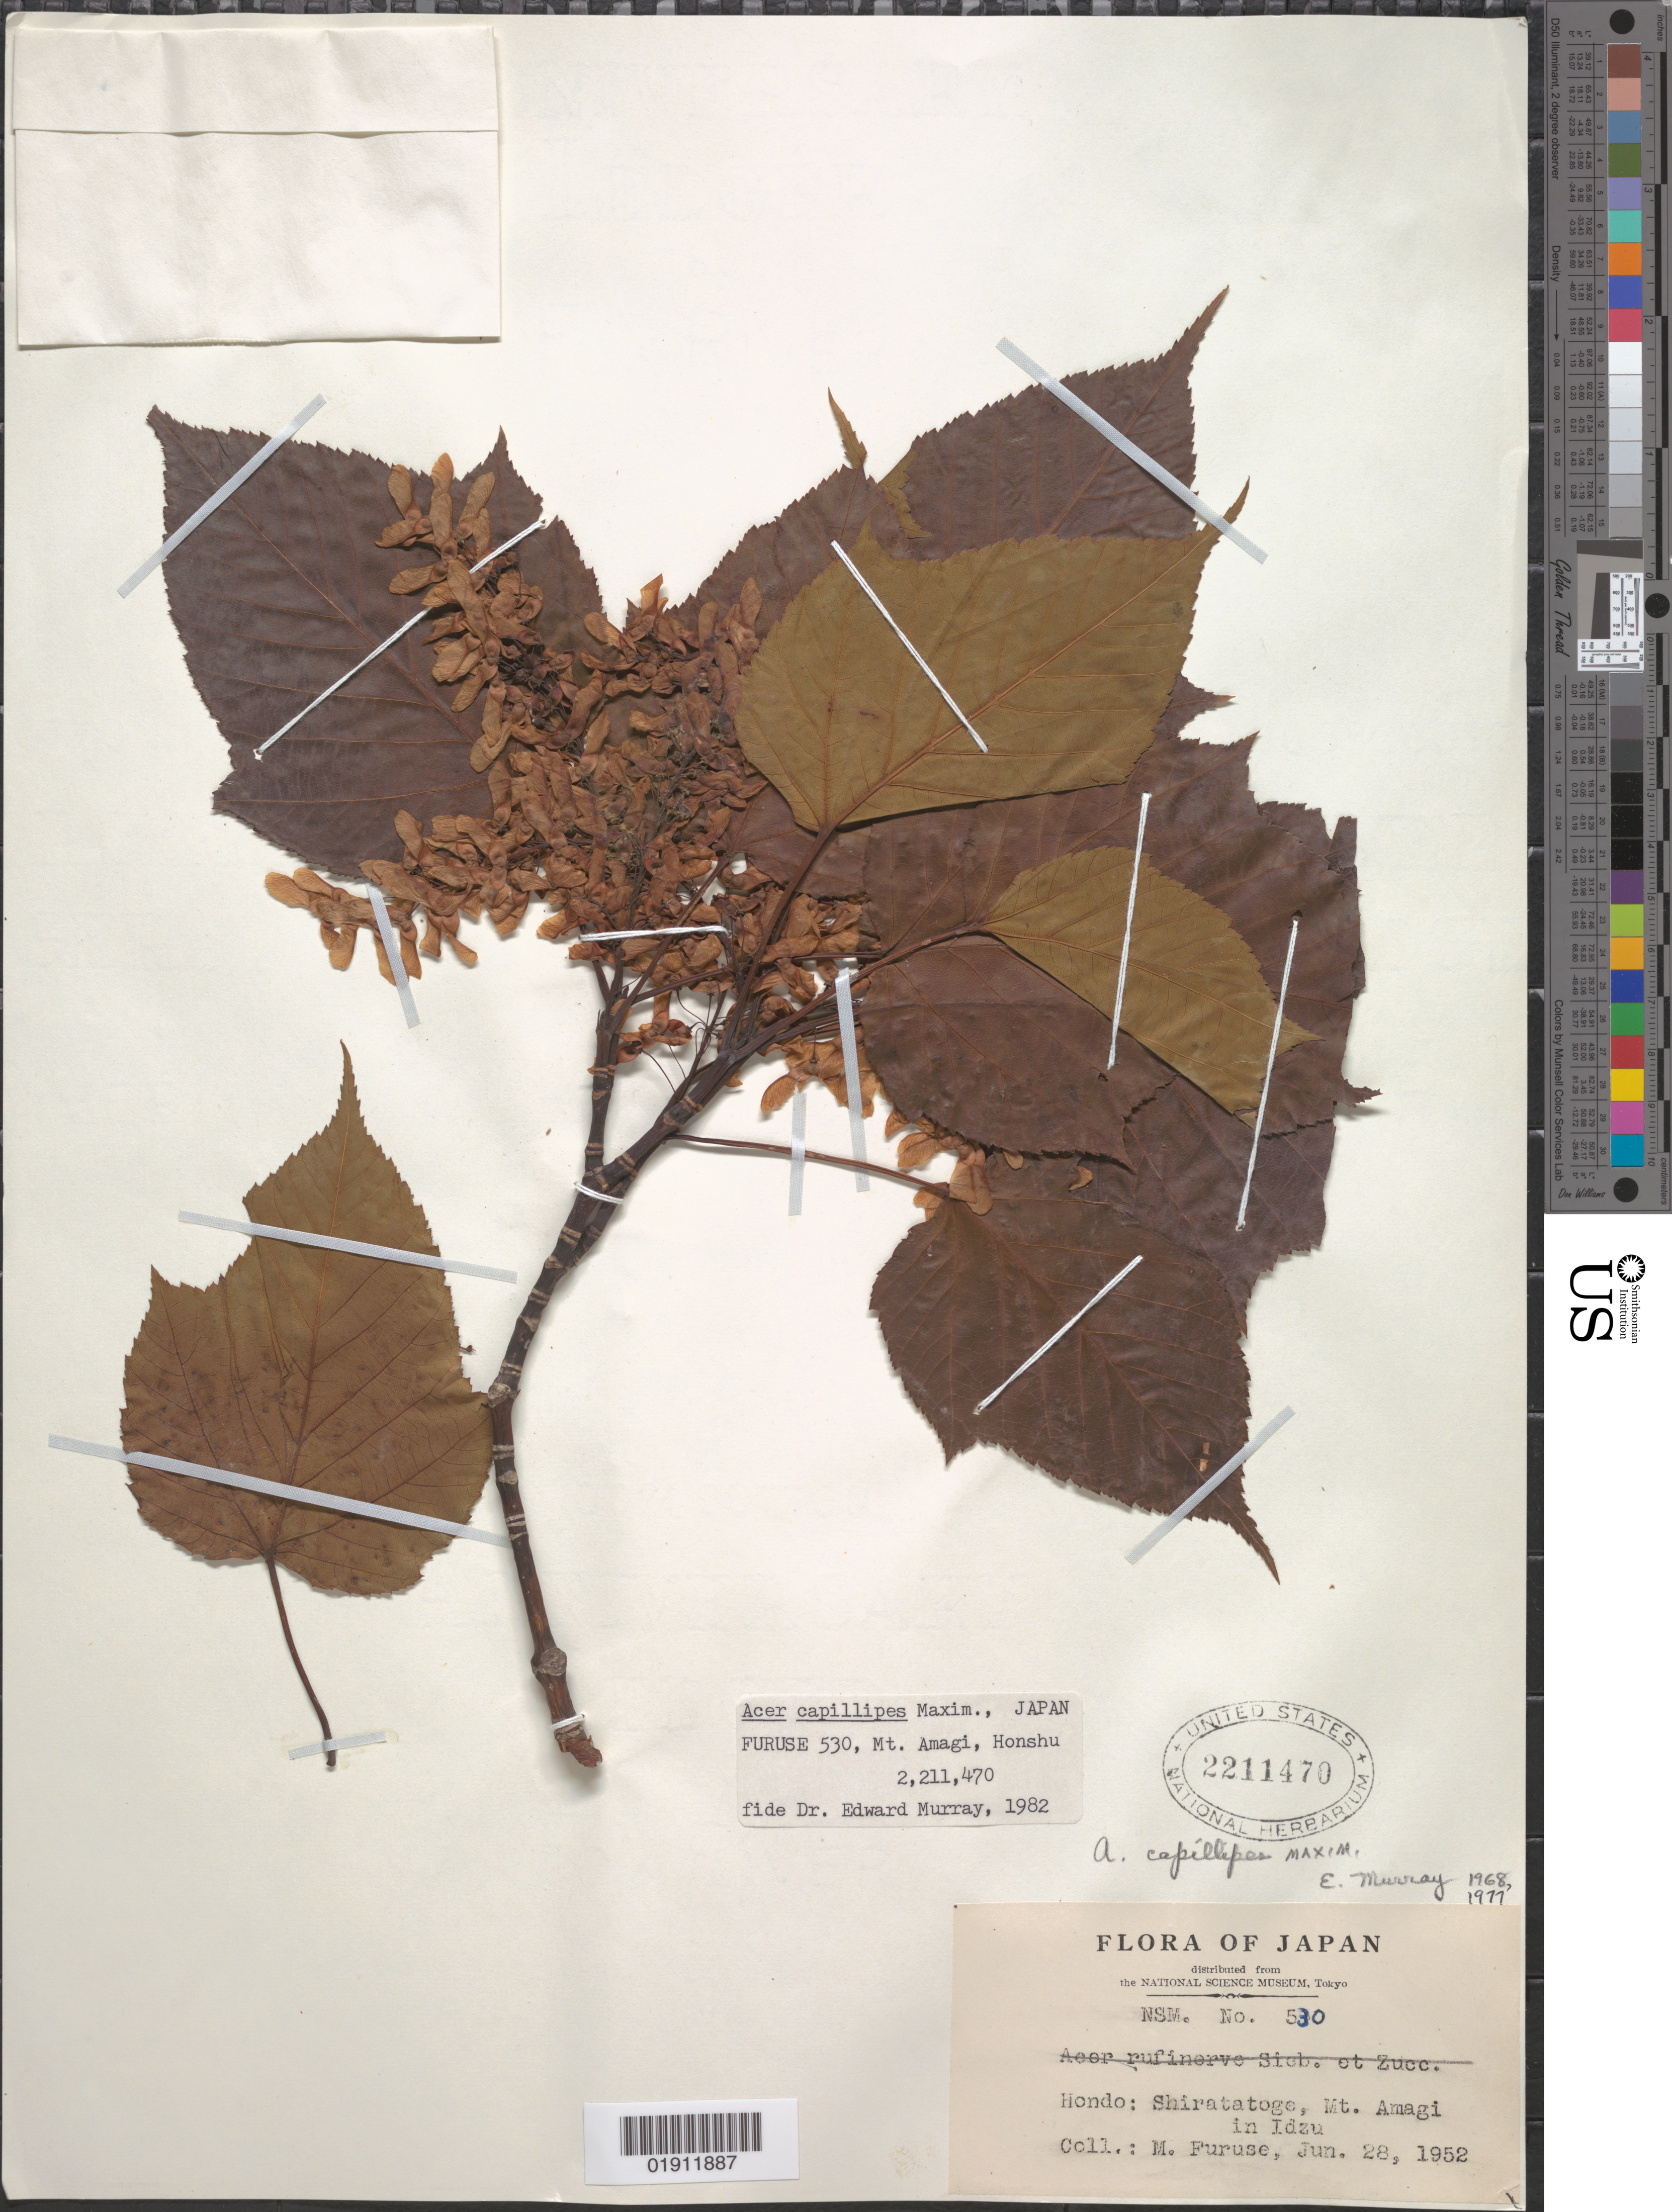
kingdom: Plantae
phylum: Tracheophyta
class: Magnoliopsida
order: Sapindales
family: Sapindaceae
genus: Acer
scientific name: Acer capillipes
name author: Maxim. ex Miq.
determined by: Murray, Edward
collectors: M. Furuse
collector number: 530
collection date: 1952-06-28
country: Japan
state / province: Sizuoka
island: Honshu (Hondo)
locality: Shiratatoge [Shizuoka?], Mt. Amagi in Idzu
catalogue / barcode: US 2211470